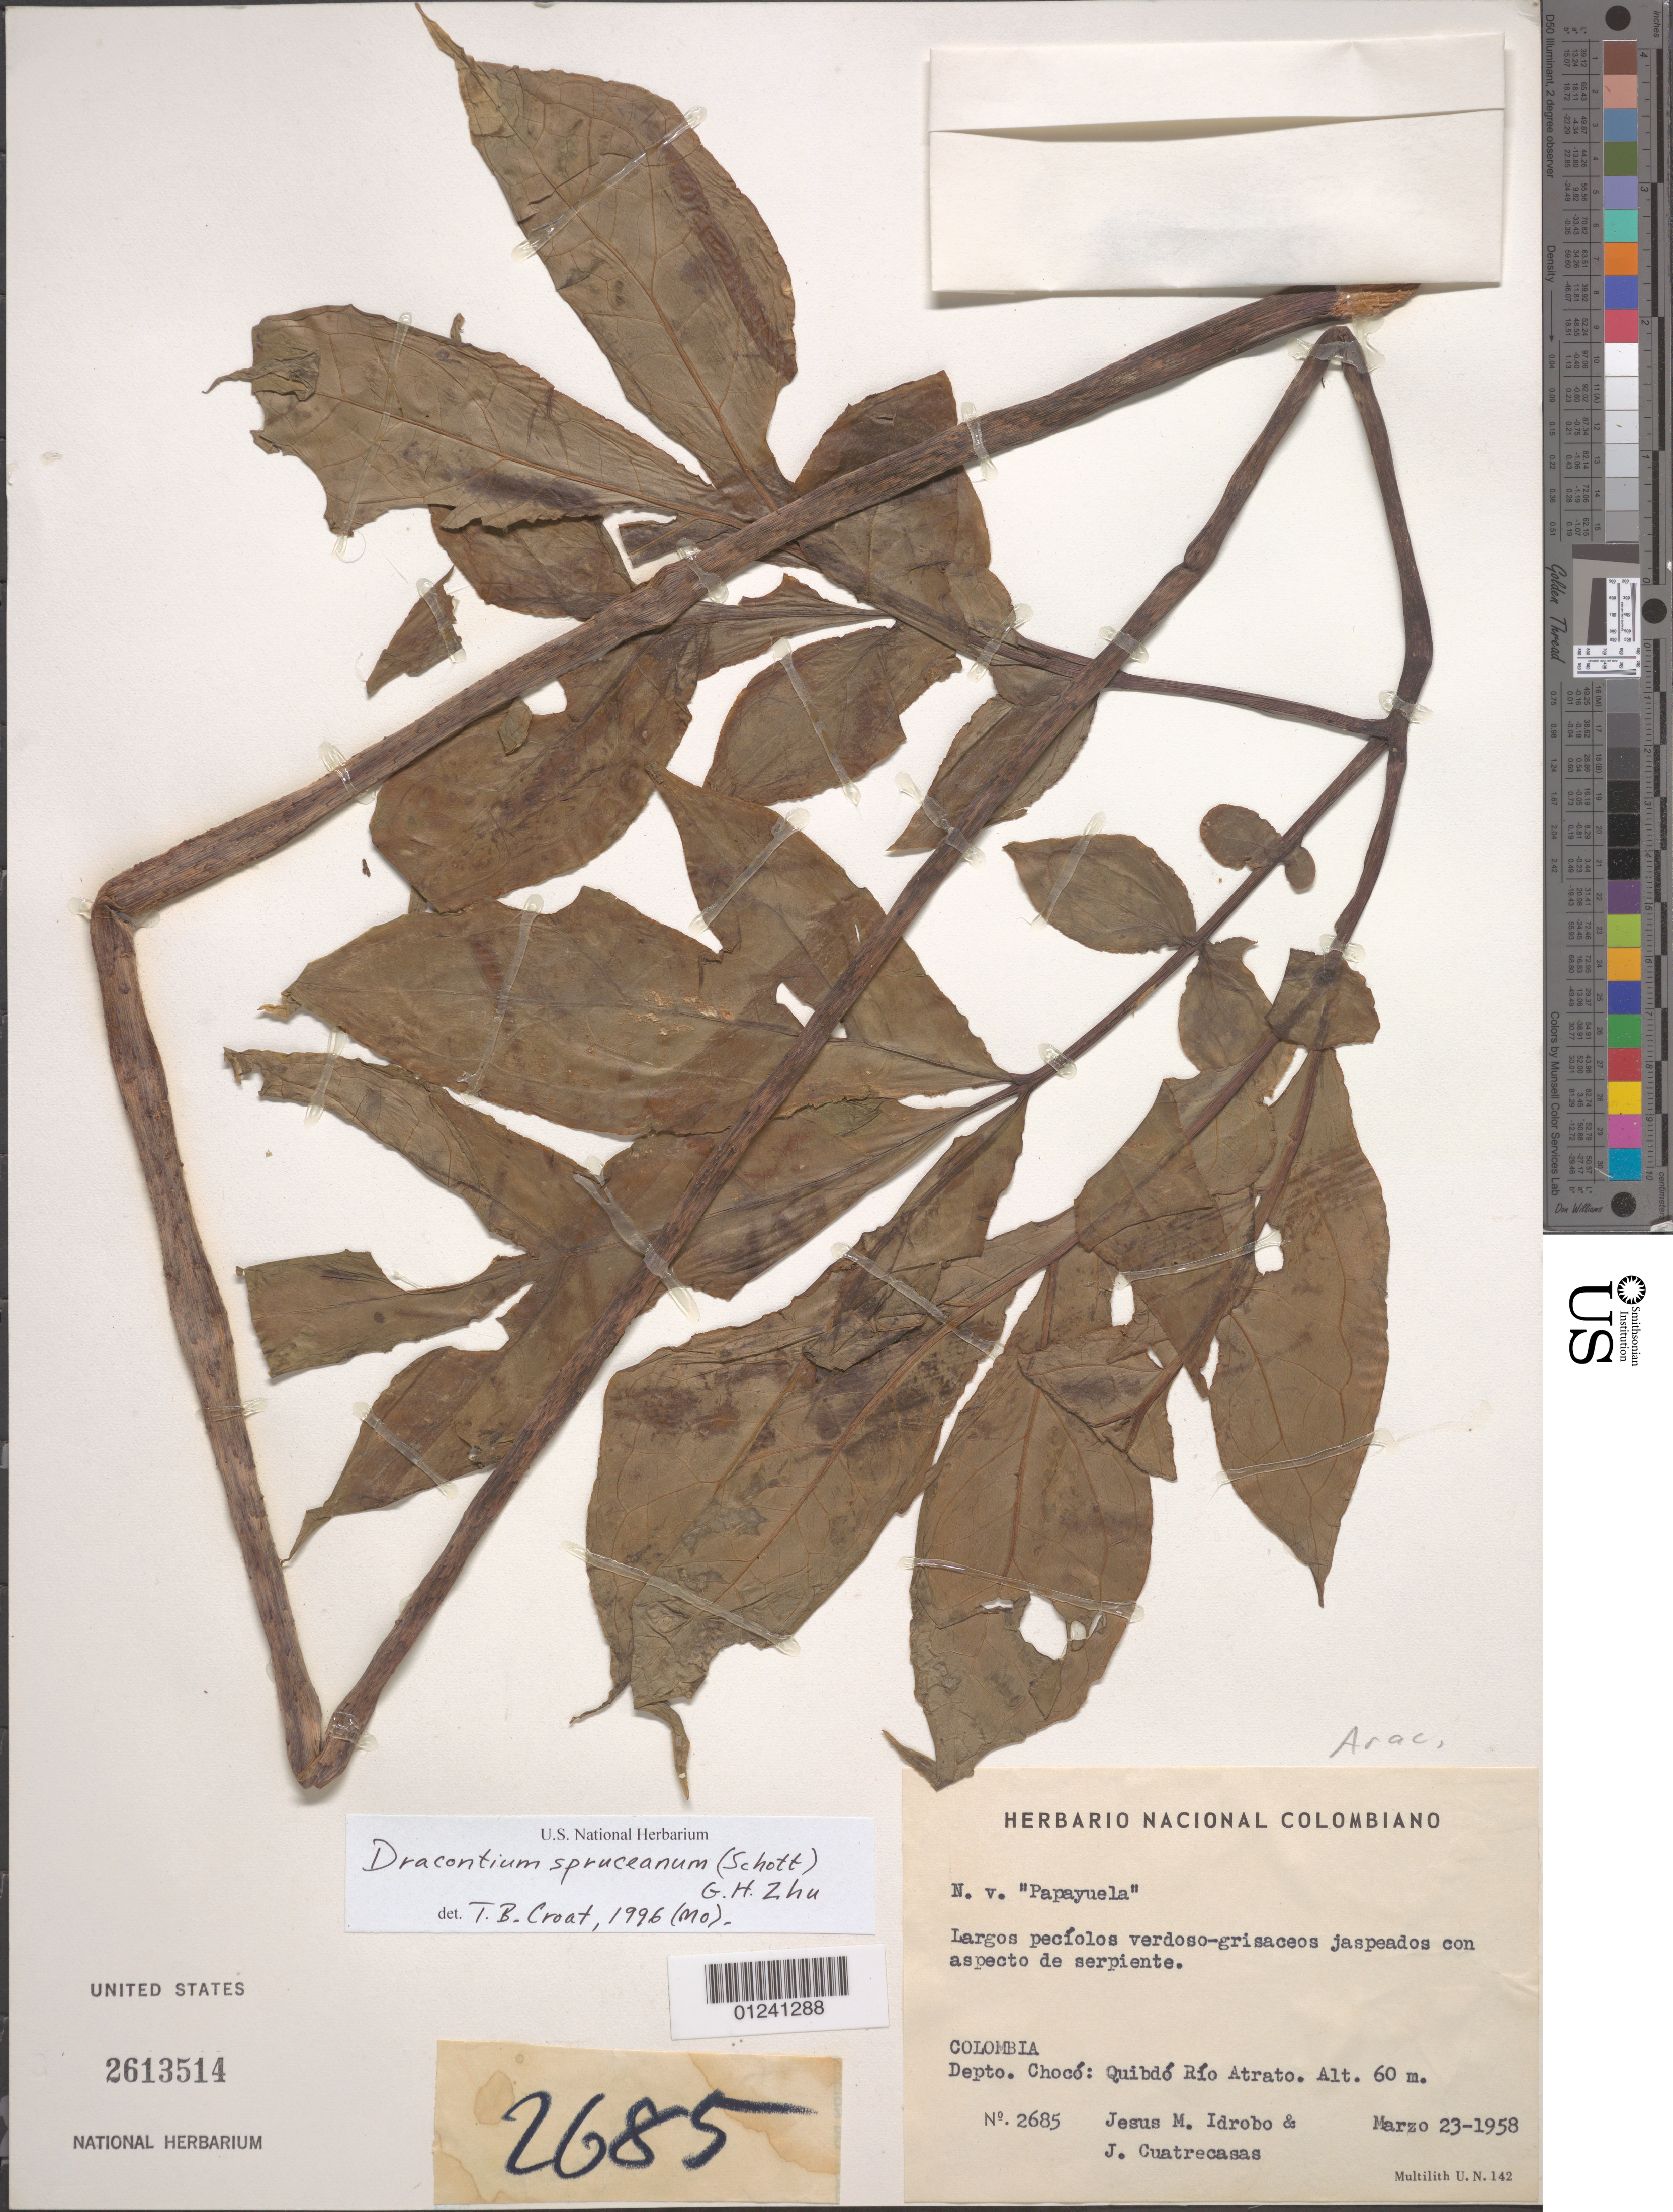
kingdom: Plantae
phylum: Tracheophyta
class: Liliopsida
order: Alismatales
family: Araceae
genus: Dracontium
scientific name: Dracontium spruceanum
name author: (Schott) G.H. Zhu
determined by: Croat, Thomas B., Missouri Botanical Garden (MO)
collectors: J. M. Idrobo & J. Cuatrecasas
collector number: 2685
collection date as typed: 23 Mar 1958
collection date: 1958-03-23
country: Colombia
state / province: Chocó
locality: Quibdo Rio Atrato.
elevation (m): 60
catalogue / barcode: US 2613514